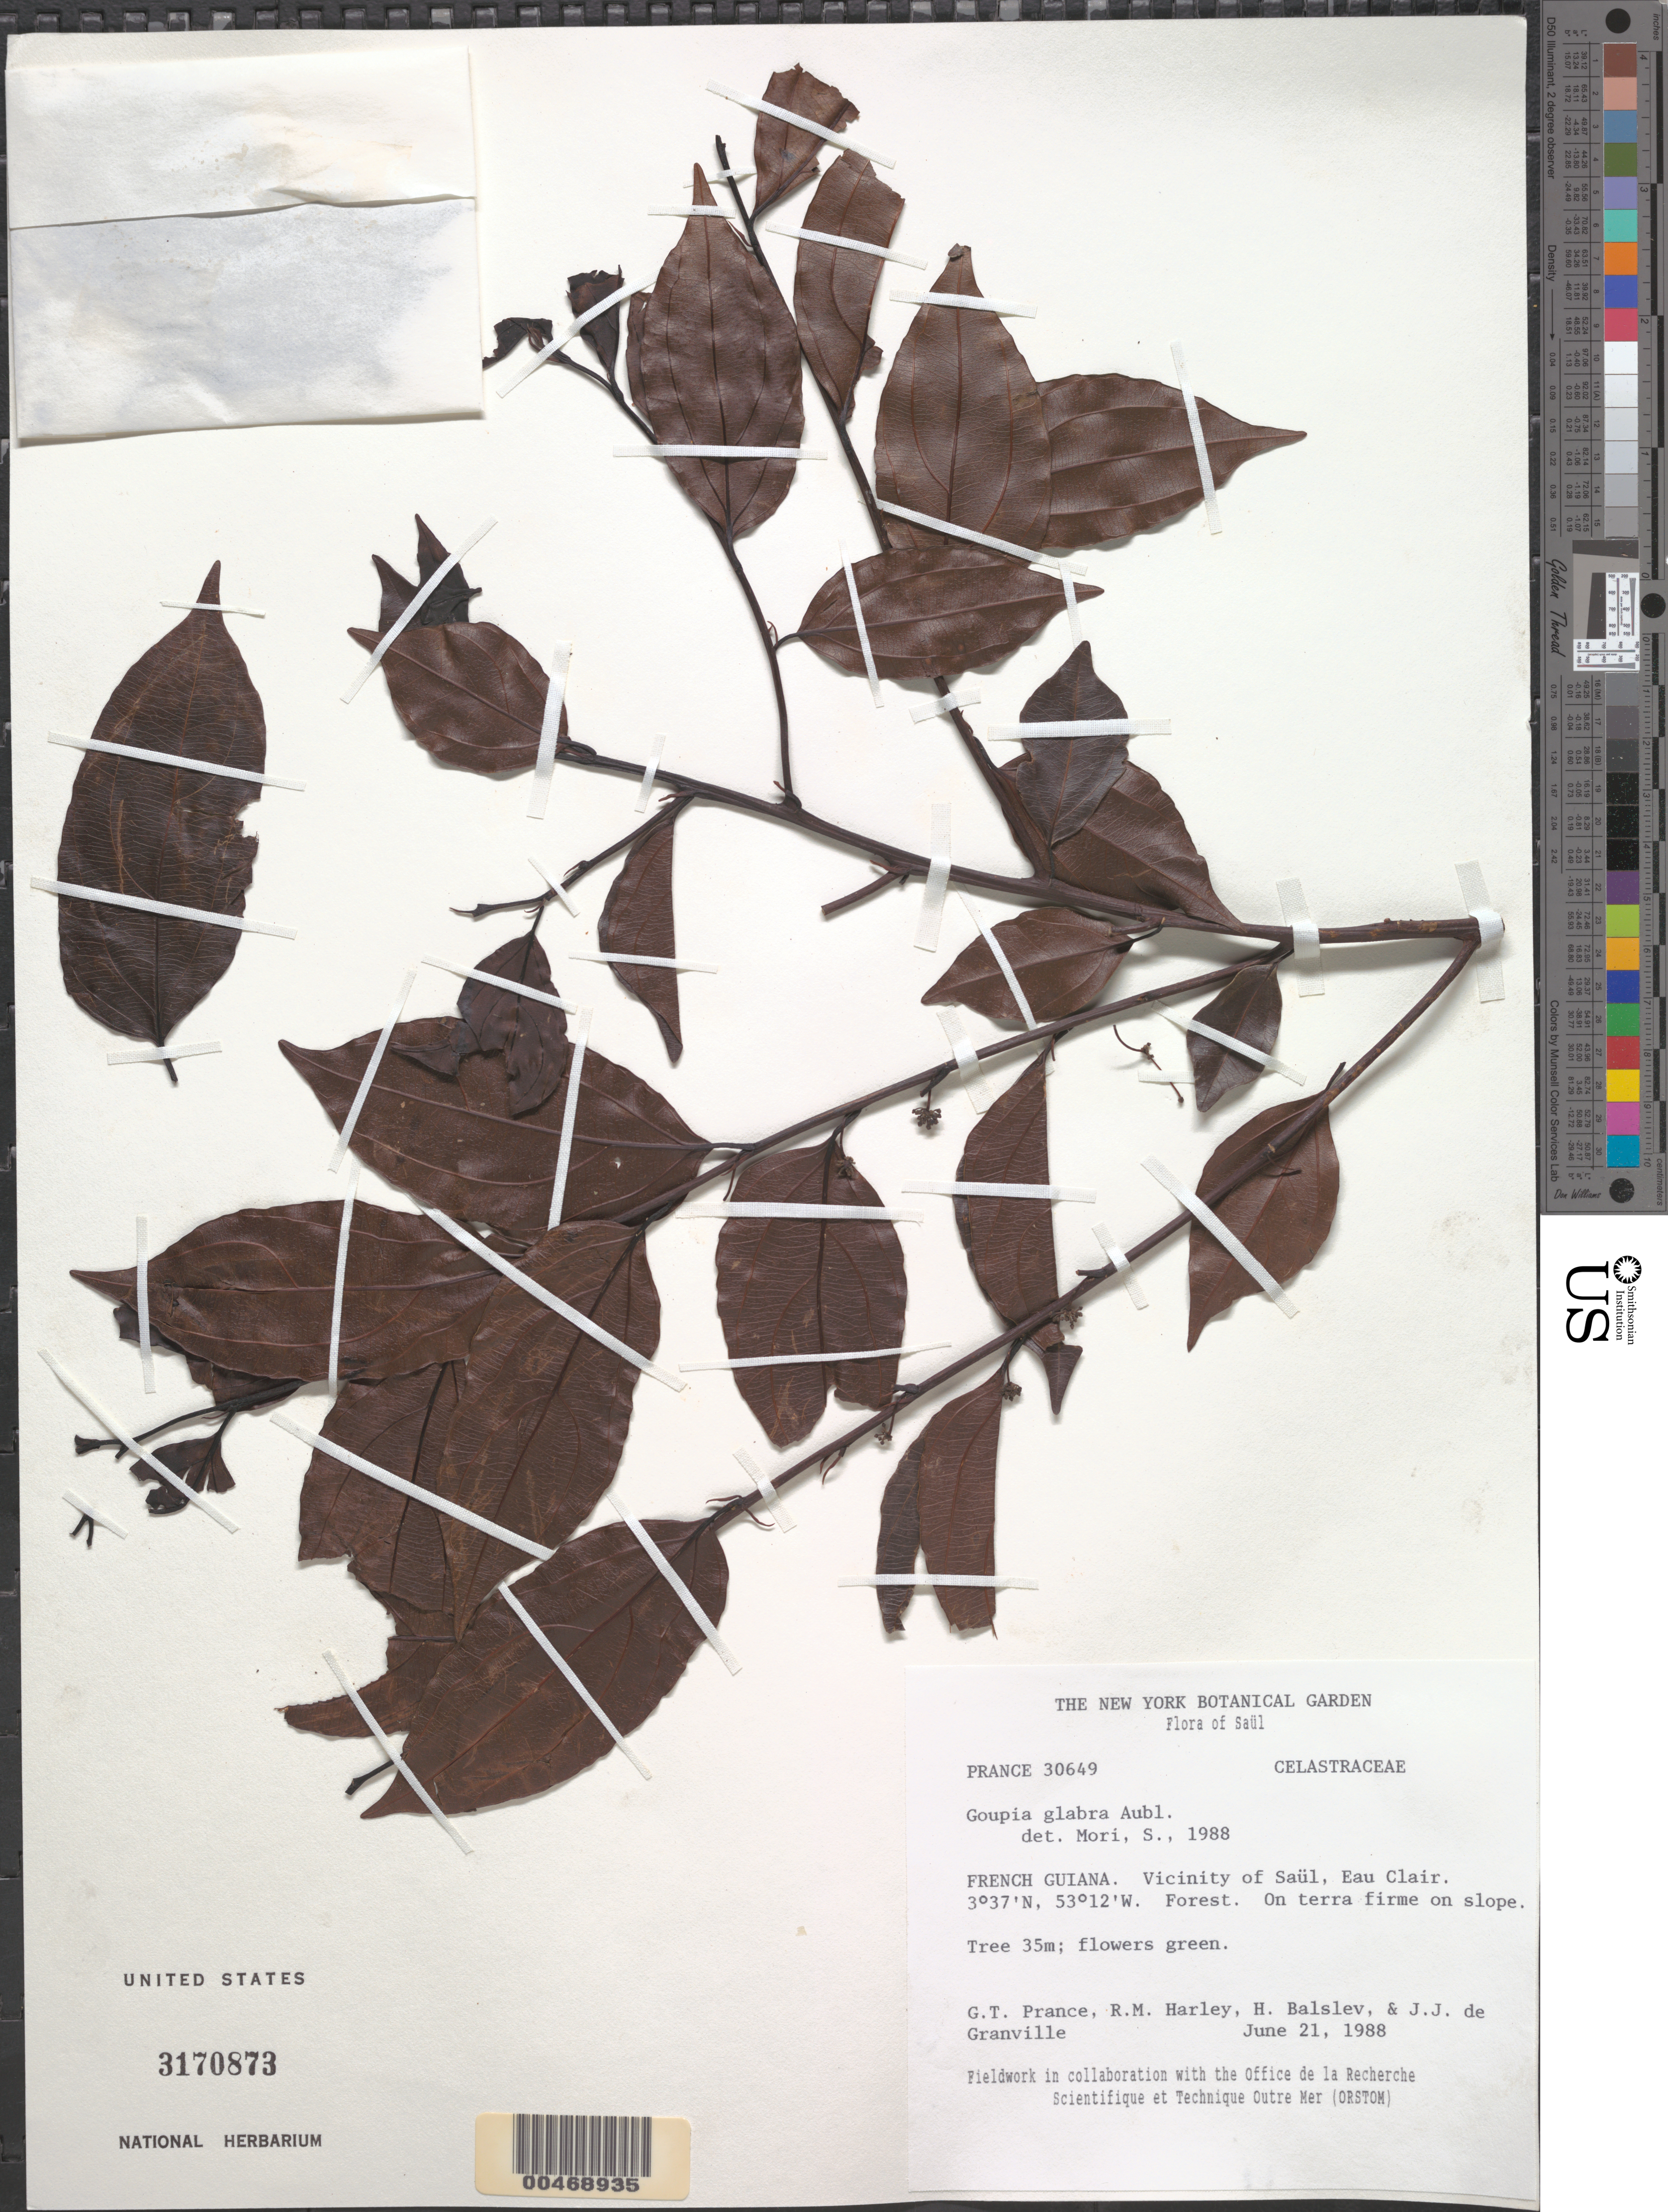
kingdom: Plantae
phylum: Tracheophyta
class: Magnoliopsida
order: Malpighiales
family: Goupiaceae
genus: Goupia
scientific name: Goupia glabra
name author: Aubl.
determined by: Mori, Scott A.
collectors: G. T. Prance, R. M. Harley, H. Balslev & J.-J. de Granville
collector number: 30649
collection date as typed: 21-Jun-88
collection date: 1988-06-21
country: French Guiana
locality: Eaux Claires, vicinity of Saül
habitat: Forest, on terra firma on slope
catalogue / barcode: US 3170873